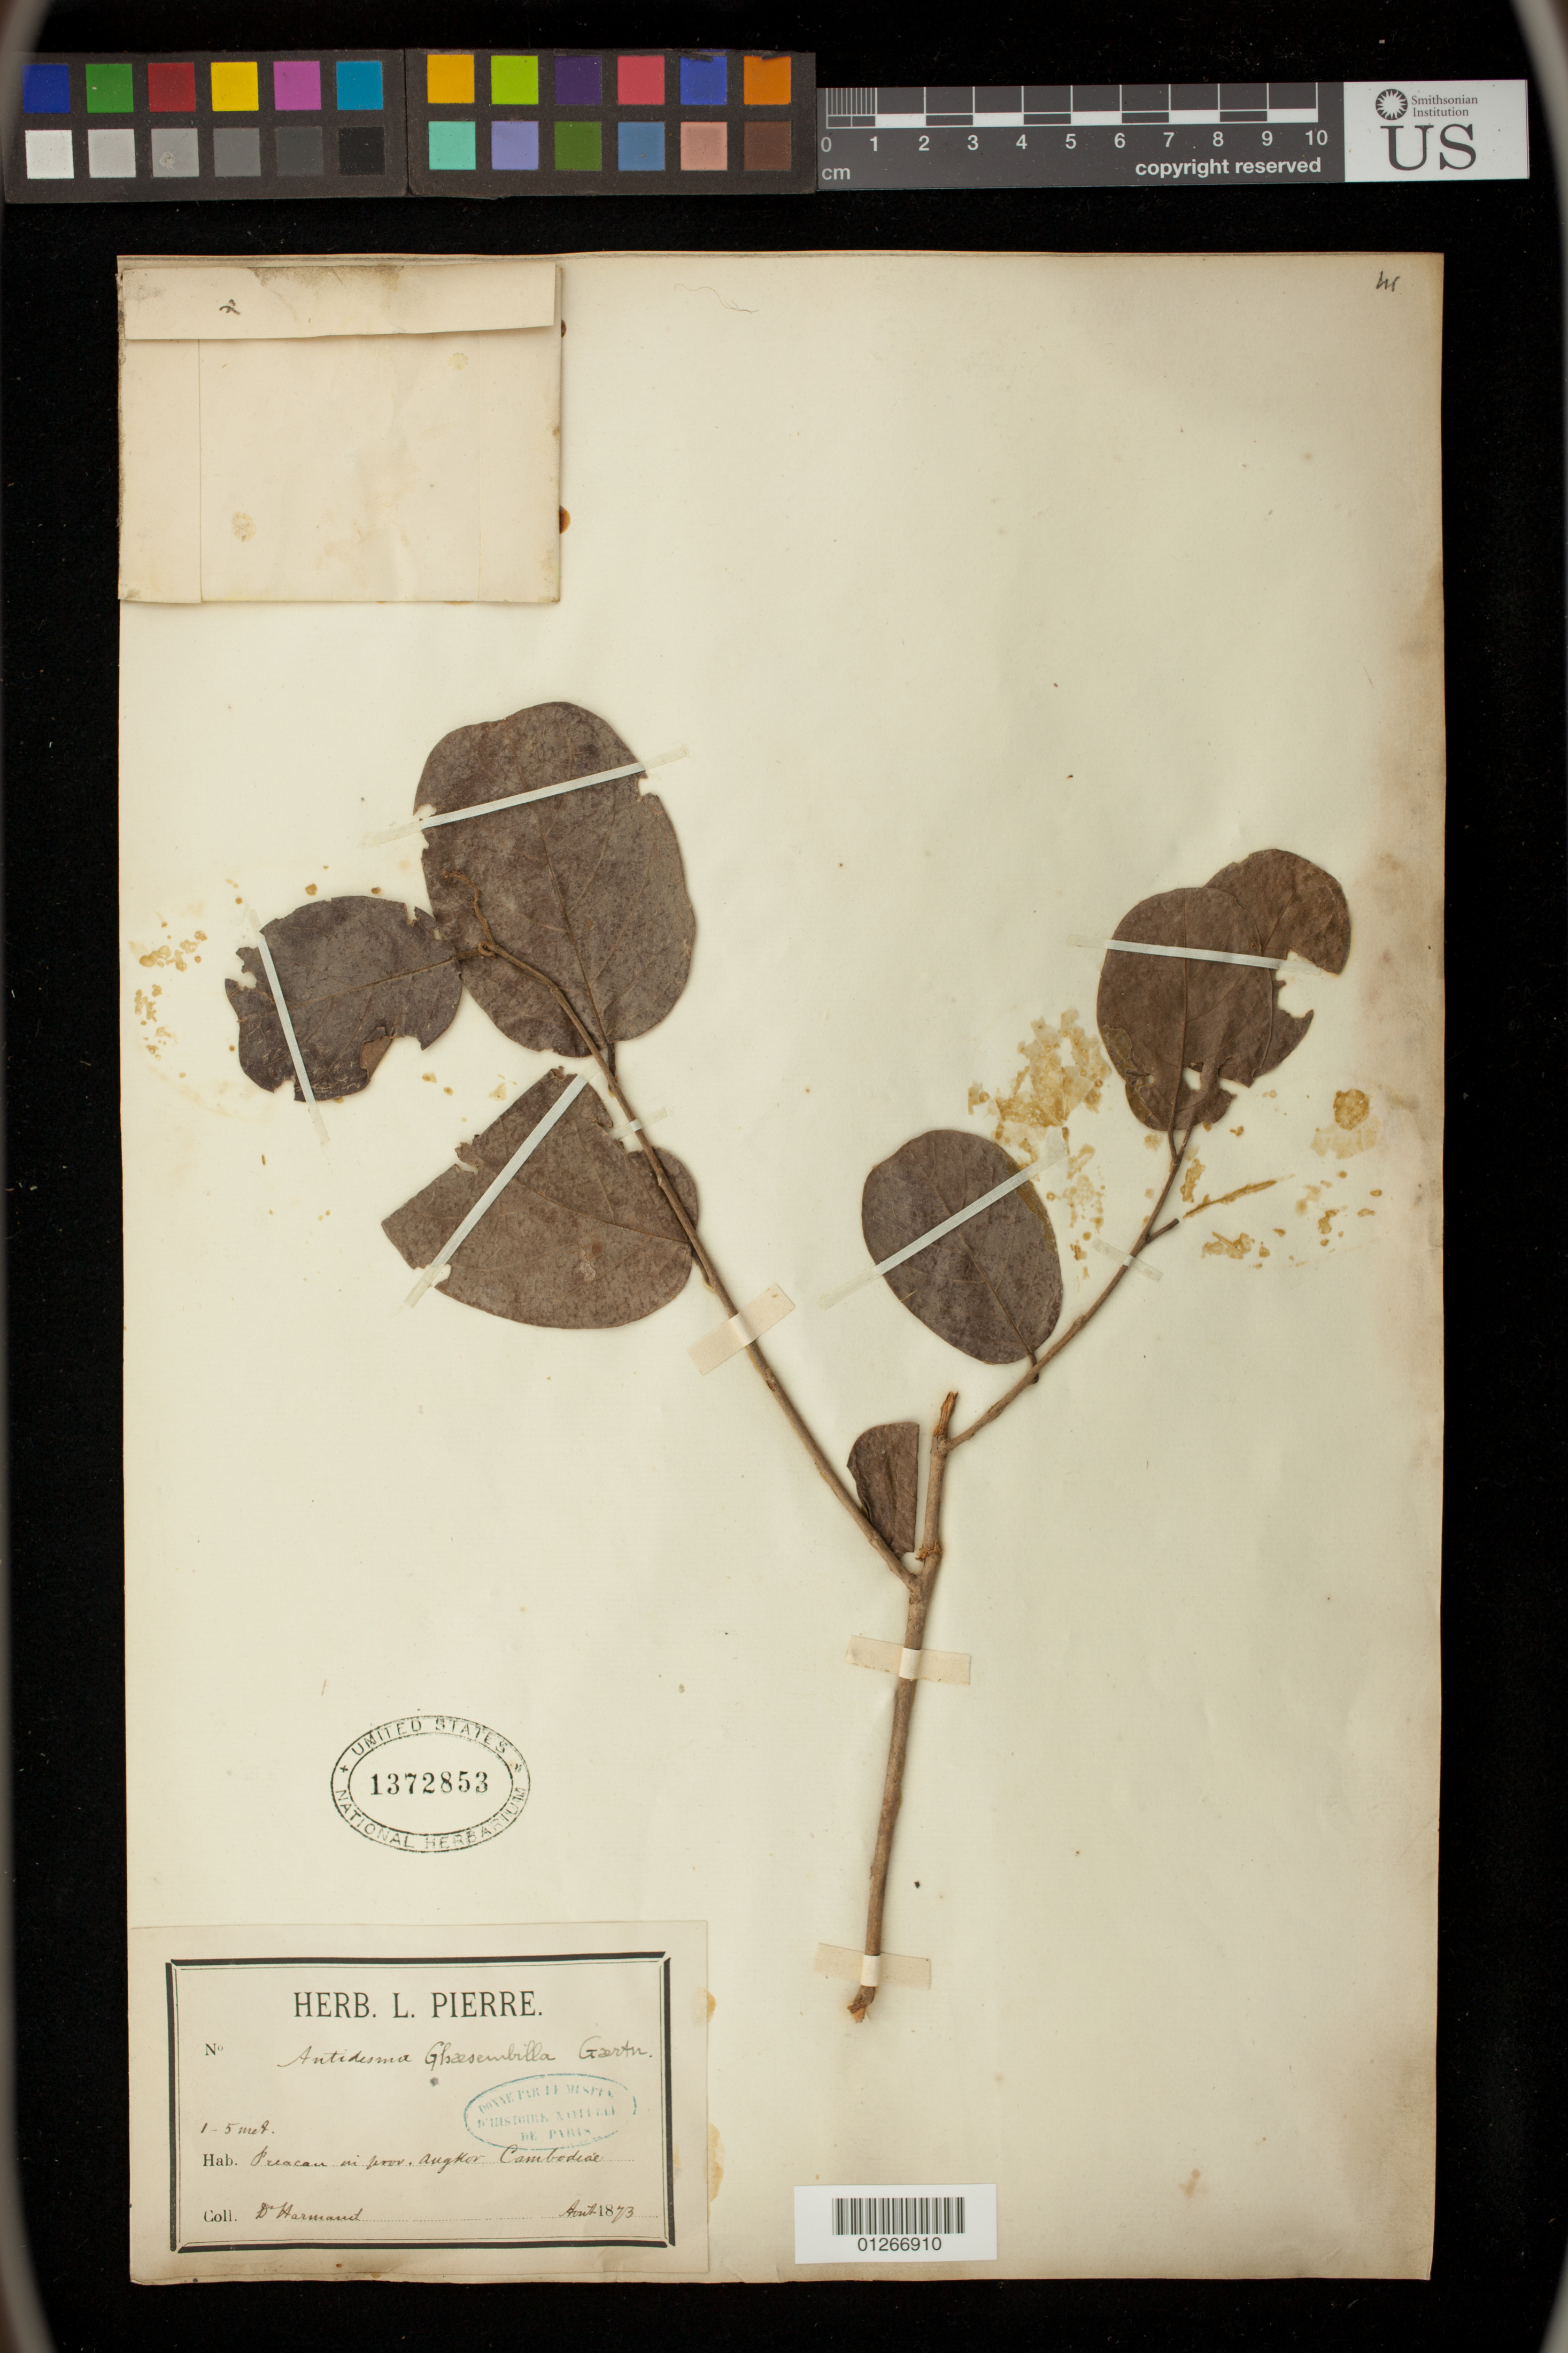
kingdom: Plantae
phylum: Tracheophyta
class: Magnoliopsida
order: Malpighiales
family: Phyllanthaceae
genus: Antidesma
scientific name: Antidesma ghaesembilla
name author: Gaertn.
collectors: F. Harmand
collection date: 1873-08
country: Cambodia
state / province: Siĕm Réab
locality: prov. Angkor Cambodiae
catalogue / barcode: US 1372853